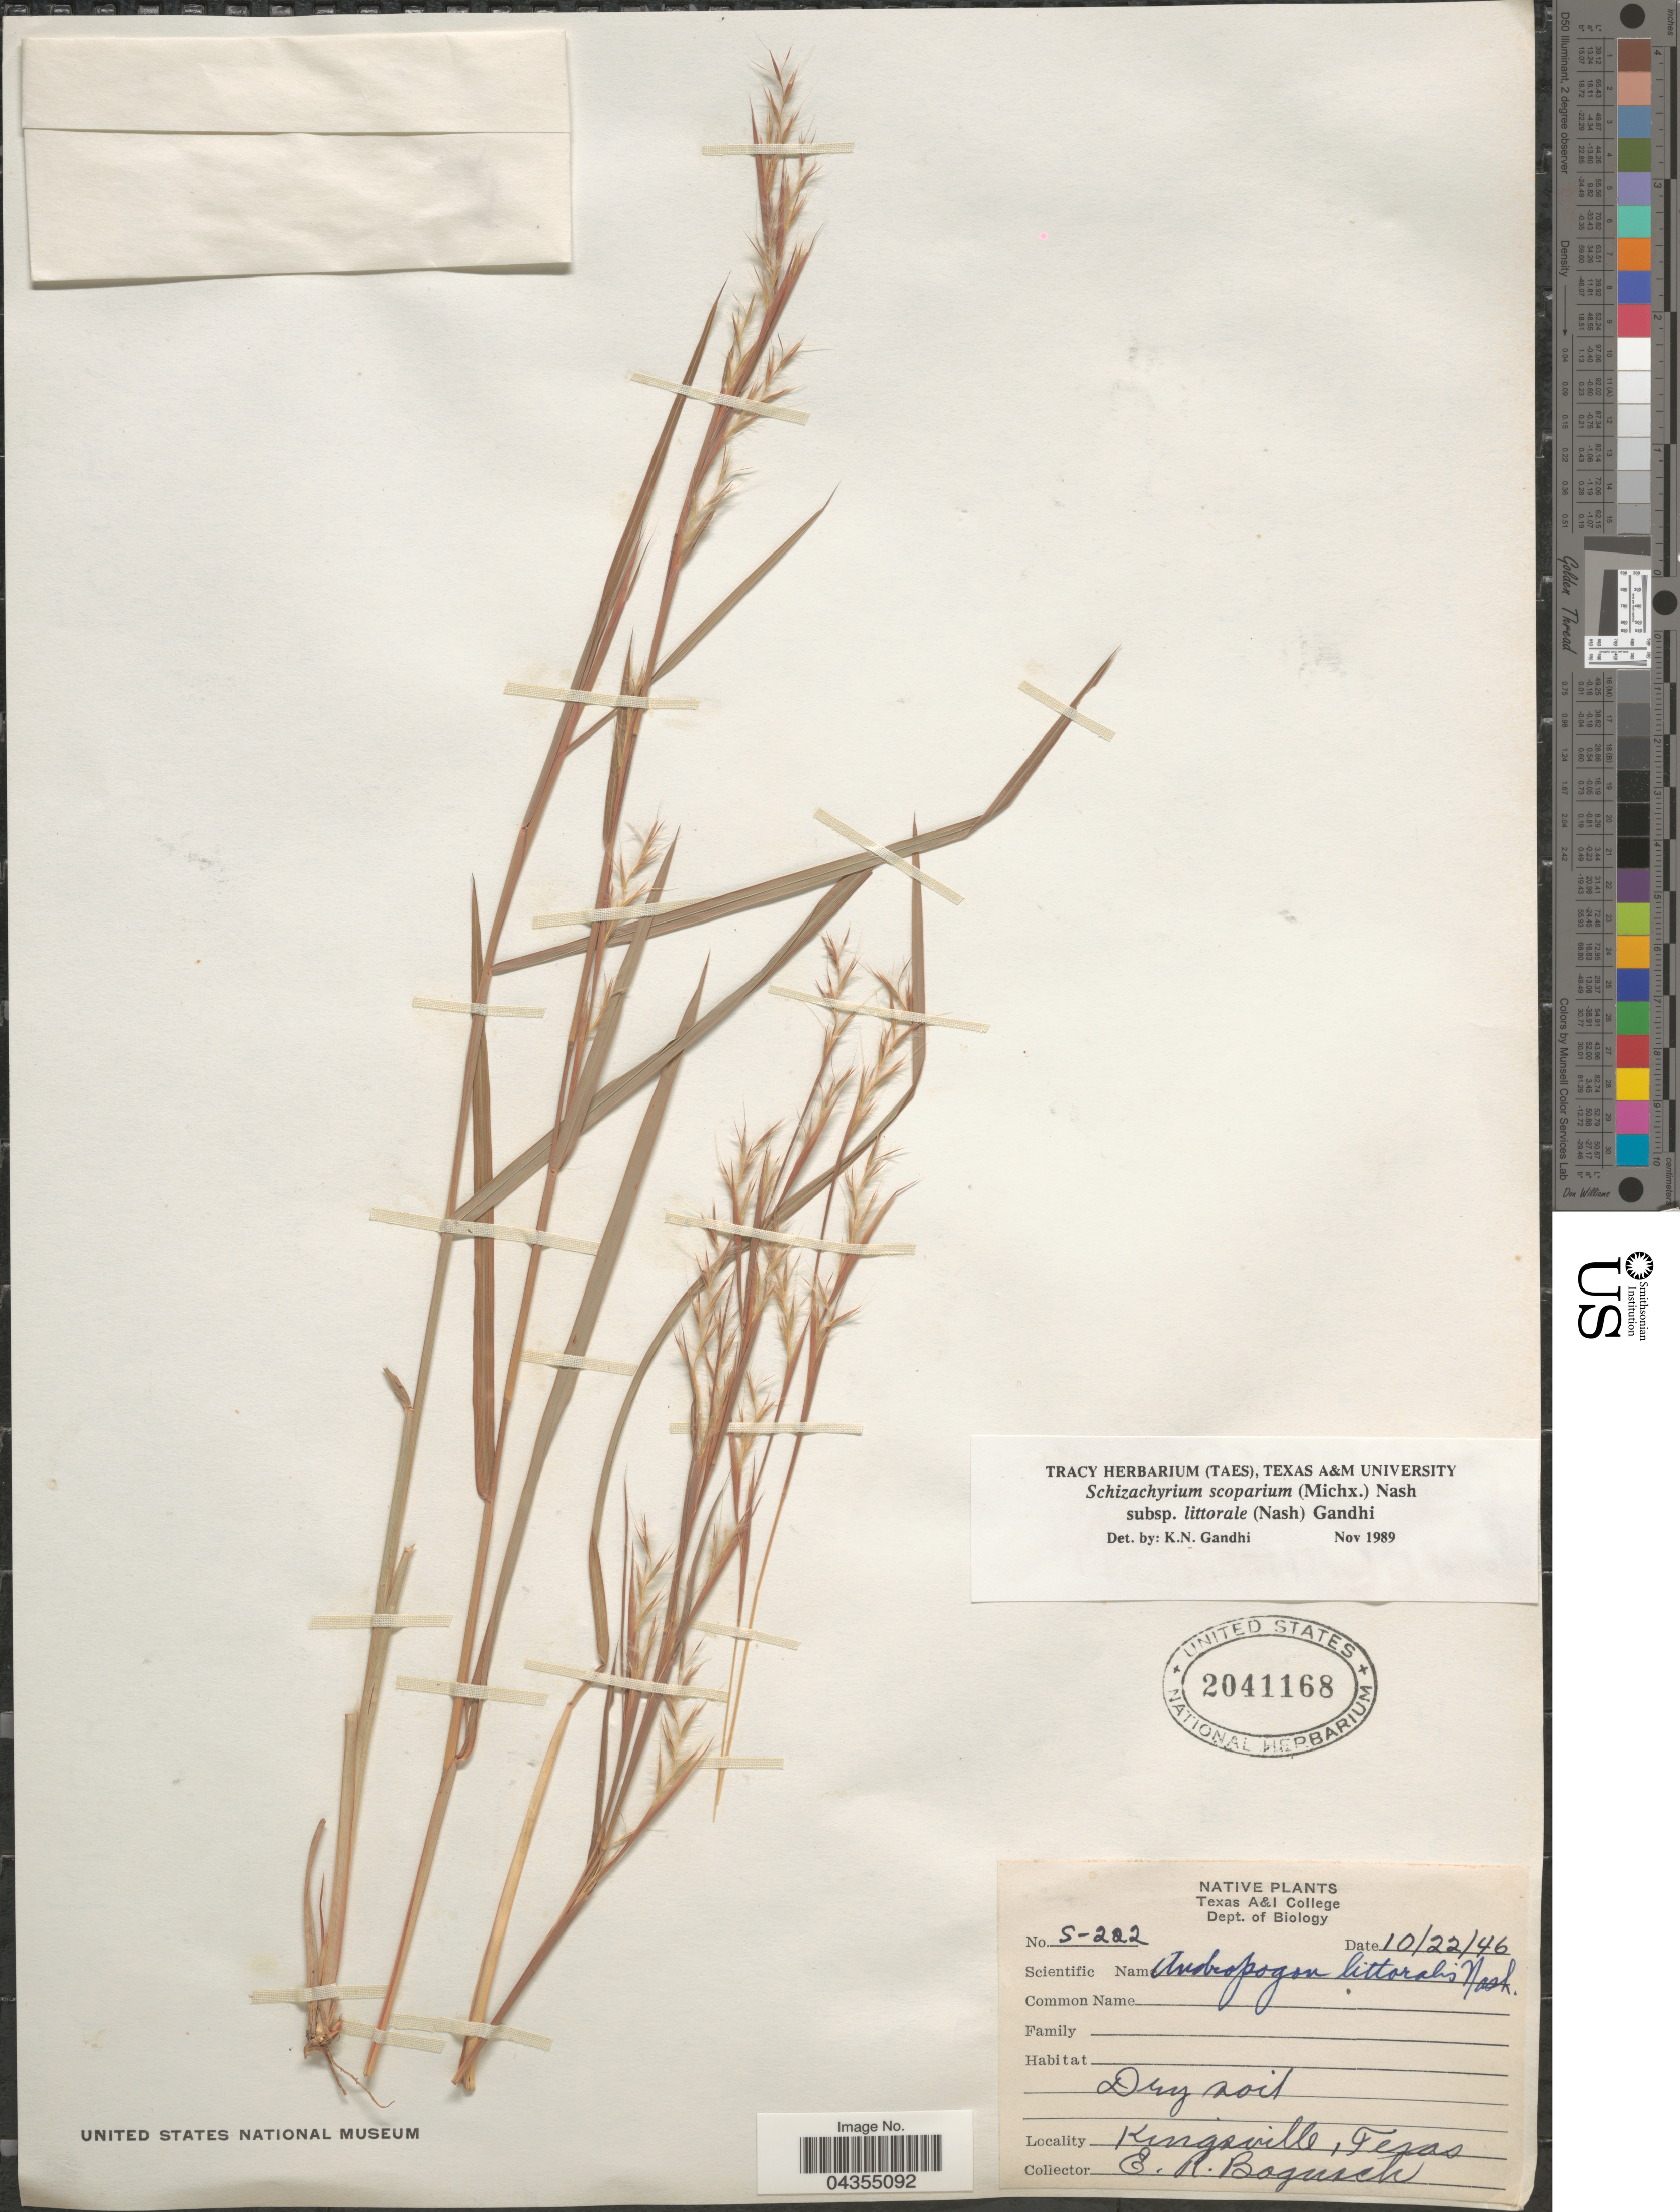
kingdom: Plantae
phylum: Tracheophyta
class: Liliopsida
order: Poales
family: Poaceae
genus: Schizachyrium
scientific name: Schizachyrium scoparium var. littorale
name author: (Nash) Gould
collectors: E. Bogusch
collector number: S-222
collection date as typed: Transcribed d/m/y: 22/10/46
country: United States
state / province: Texas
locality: Kingsville.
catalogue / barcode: US 2041168